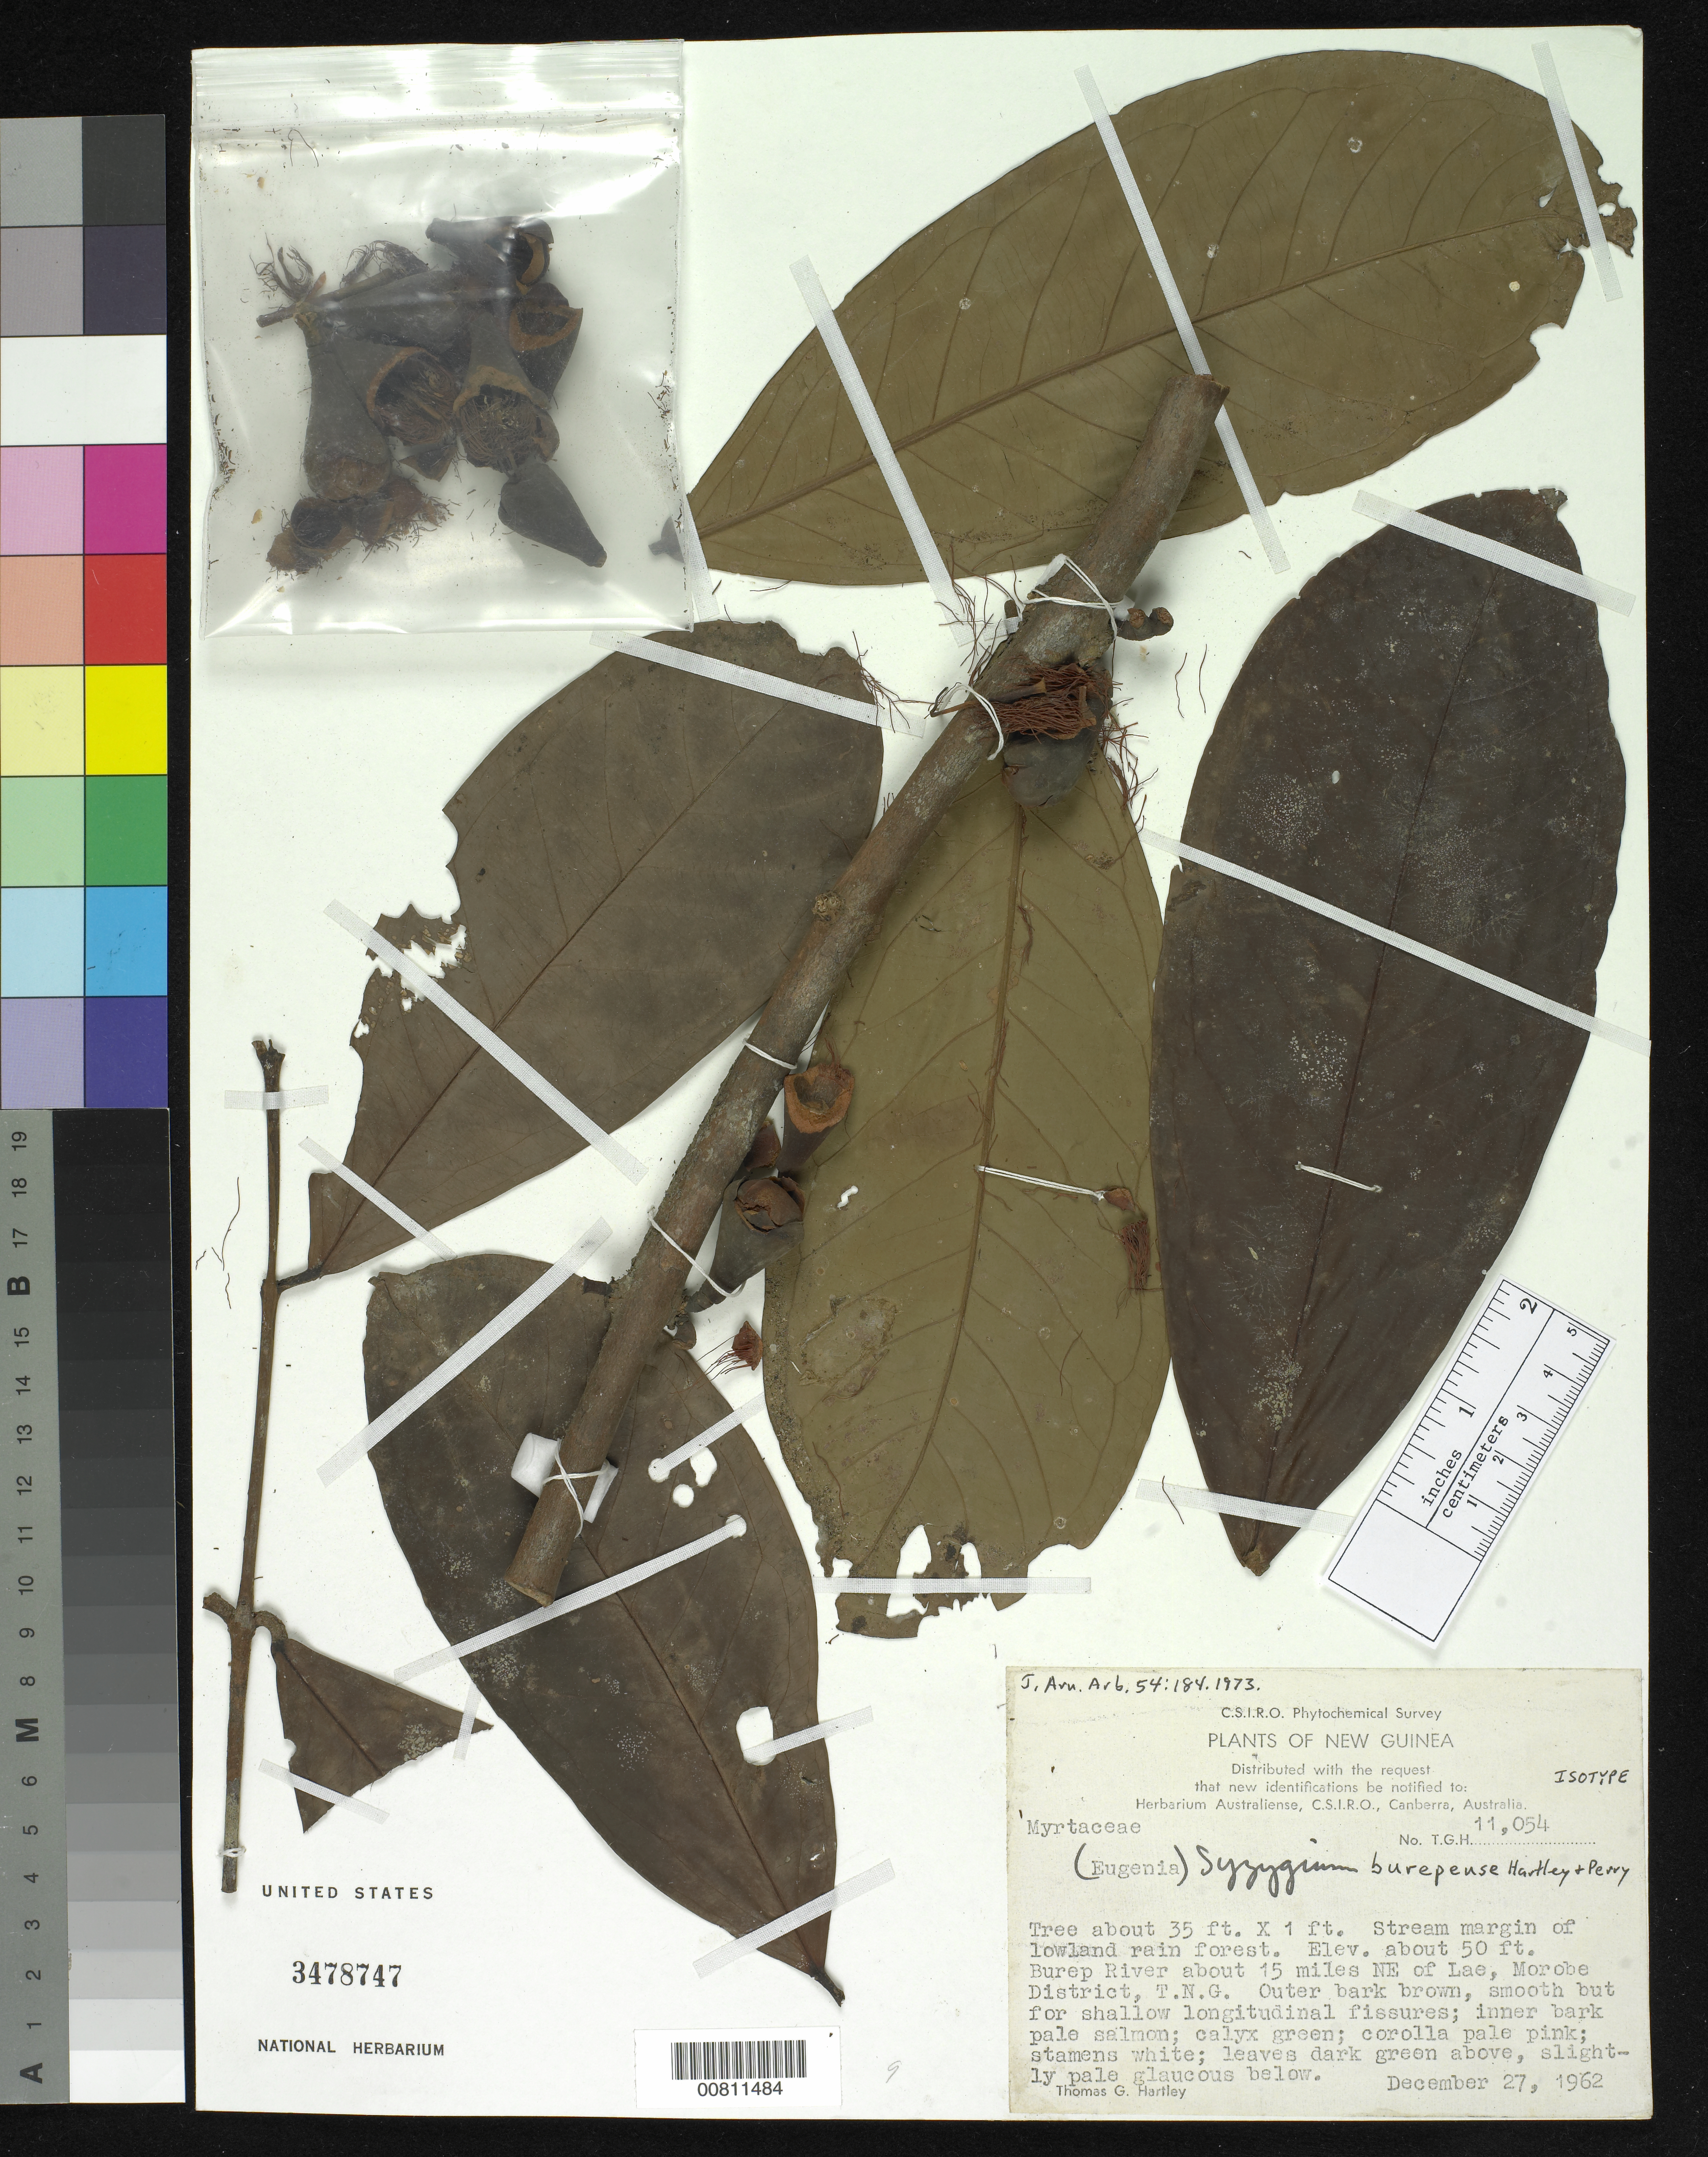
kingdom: Plantae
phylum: Tracheophyta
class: Magnoliopsida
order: Myrtales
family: Myrtaceae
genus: Syzygium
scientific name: Syzygium burepense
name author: T.G. Hartley & L.M. Perry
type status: Isotype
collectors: T. G. Hartley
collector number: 11054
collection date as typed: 27 Dec 1962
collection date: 1962-12-27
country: Papua New Guinea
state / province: Morobe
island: New Guinea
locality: Burep River about 15 miles NE of Lae, Morobe District, T.N.G.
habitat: Stream margin of lowland forest.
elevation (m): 15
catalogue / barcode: US 3478747